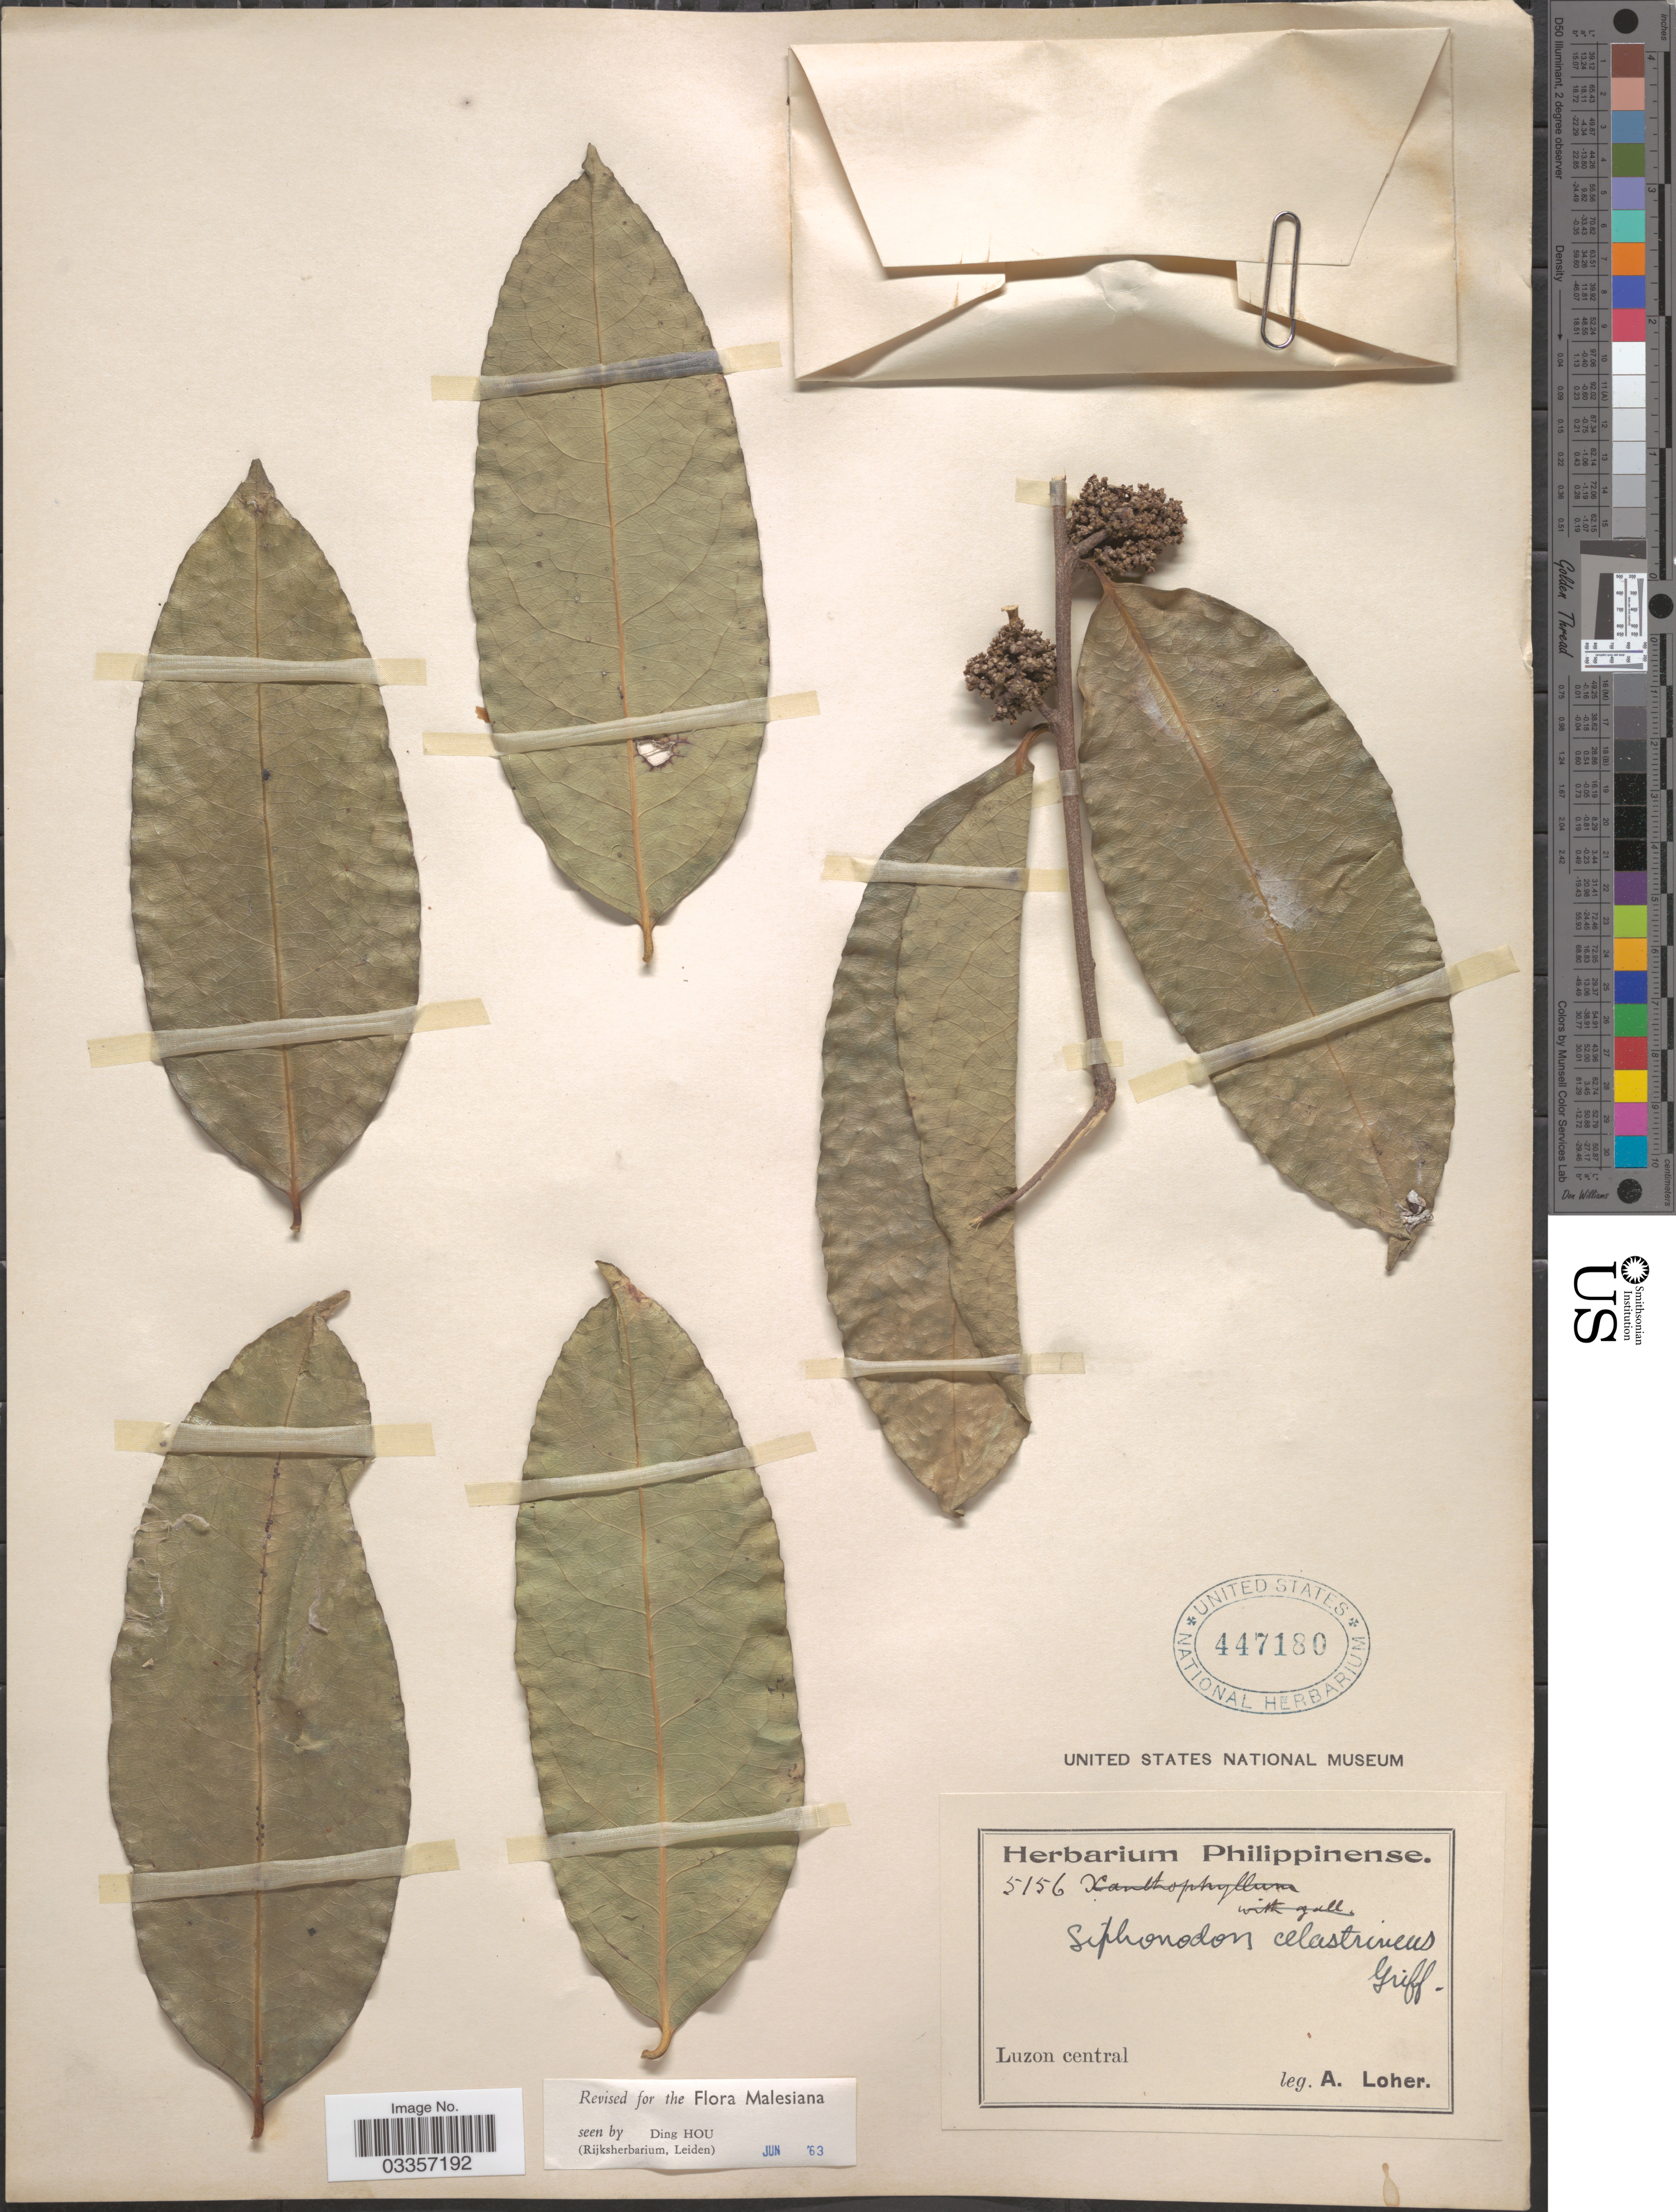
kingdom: Plantae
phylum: Tracheophyta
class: Magnoliopsida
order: Celastrales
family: Celastraceae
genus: Siphonodon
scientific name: Siphonodon celastrineus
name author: Griff.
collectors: A. Loher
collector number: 5156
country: Philippines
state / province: Central Luzon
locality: Luzon central.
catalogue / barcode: US 447180